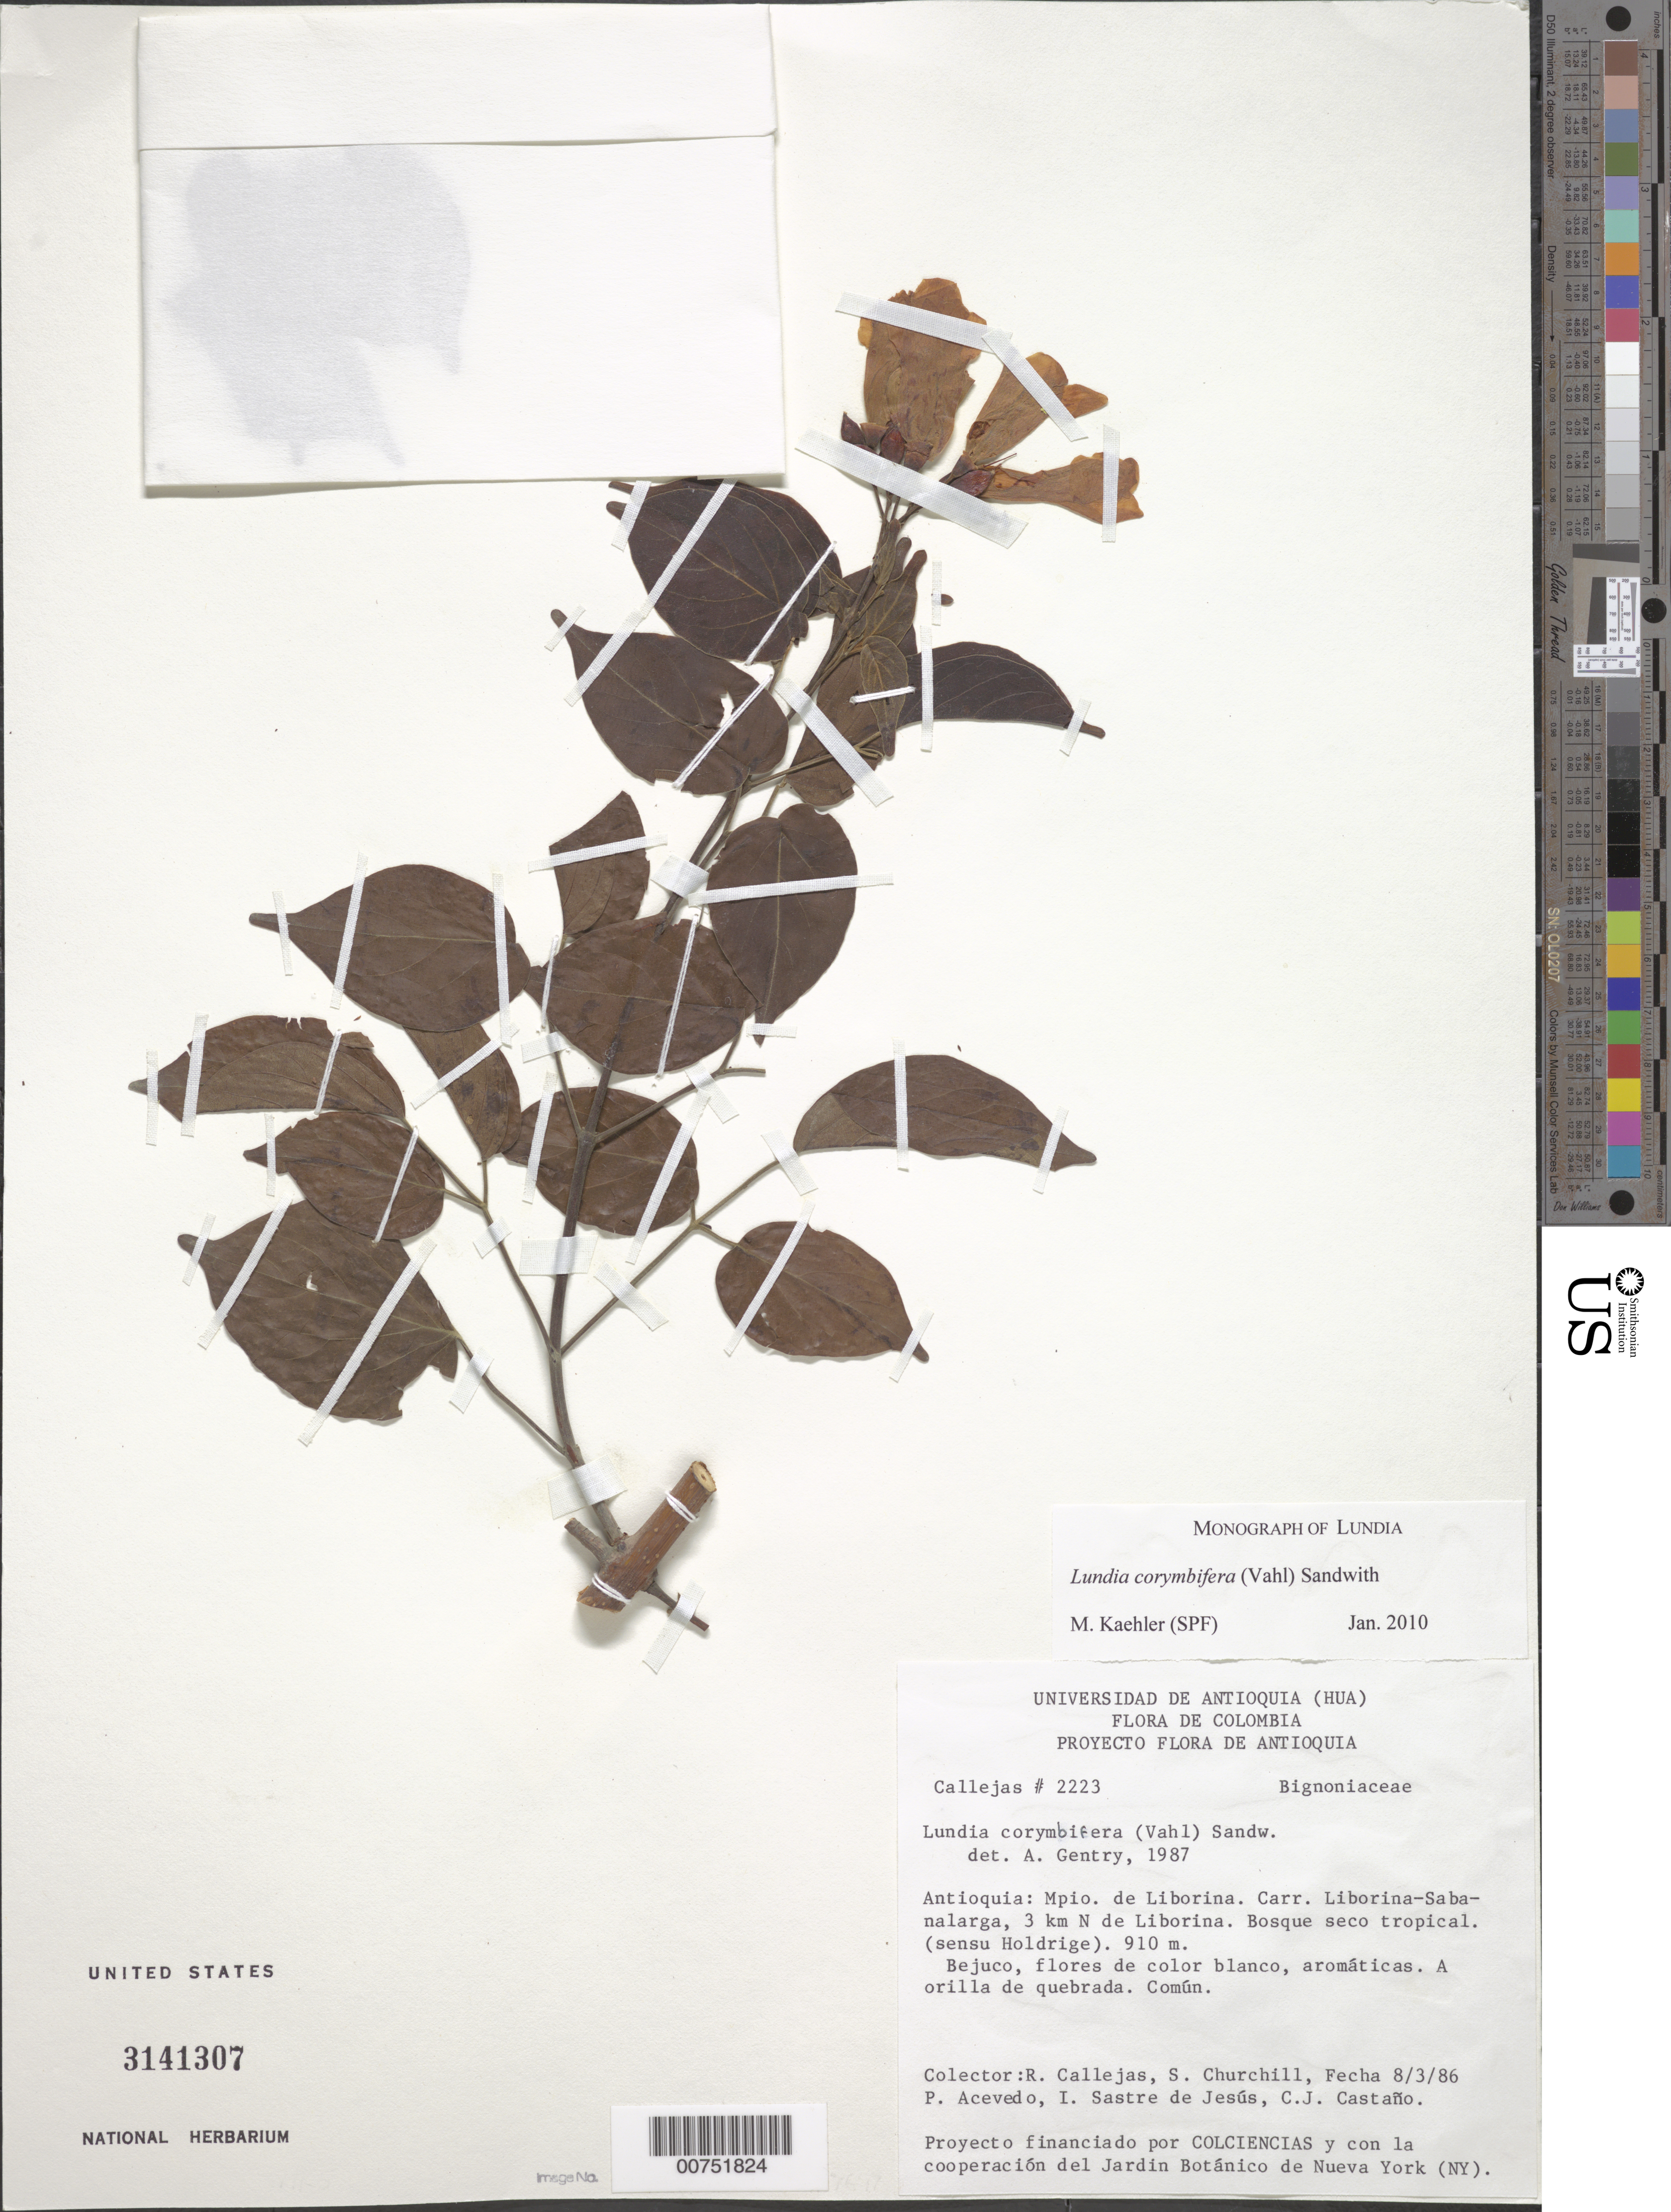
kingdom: Plantae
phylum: Tracheophyta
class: Magnoliopsida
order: Lamiales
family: Bignoniaceae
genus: Lundia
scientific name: Lundia corymbifera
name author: (Vahl) Sandwith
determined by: Gentry, A. H.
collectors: R. Callejas, S. Churchill, P. Acevedo-Rodr., I. Sastre-de Jesús & C. Castano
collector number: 2223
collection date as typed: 8-Mar-86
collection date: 1986-03-08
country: Colombia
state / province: Antioquia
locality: Mpio. de Liborina. Carr. Liborina-Sabanalarga, 3 km N de Liborina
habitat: Bosque seco tropical (sensu Holdridge). A orilla de quebrada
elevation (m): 910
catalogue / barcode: US 3141307